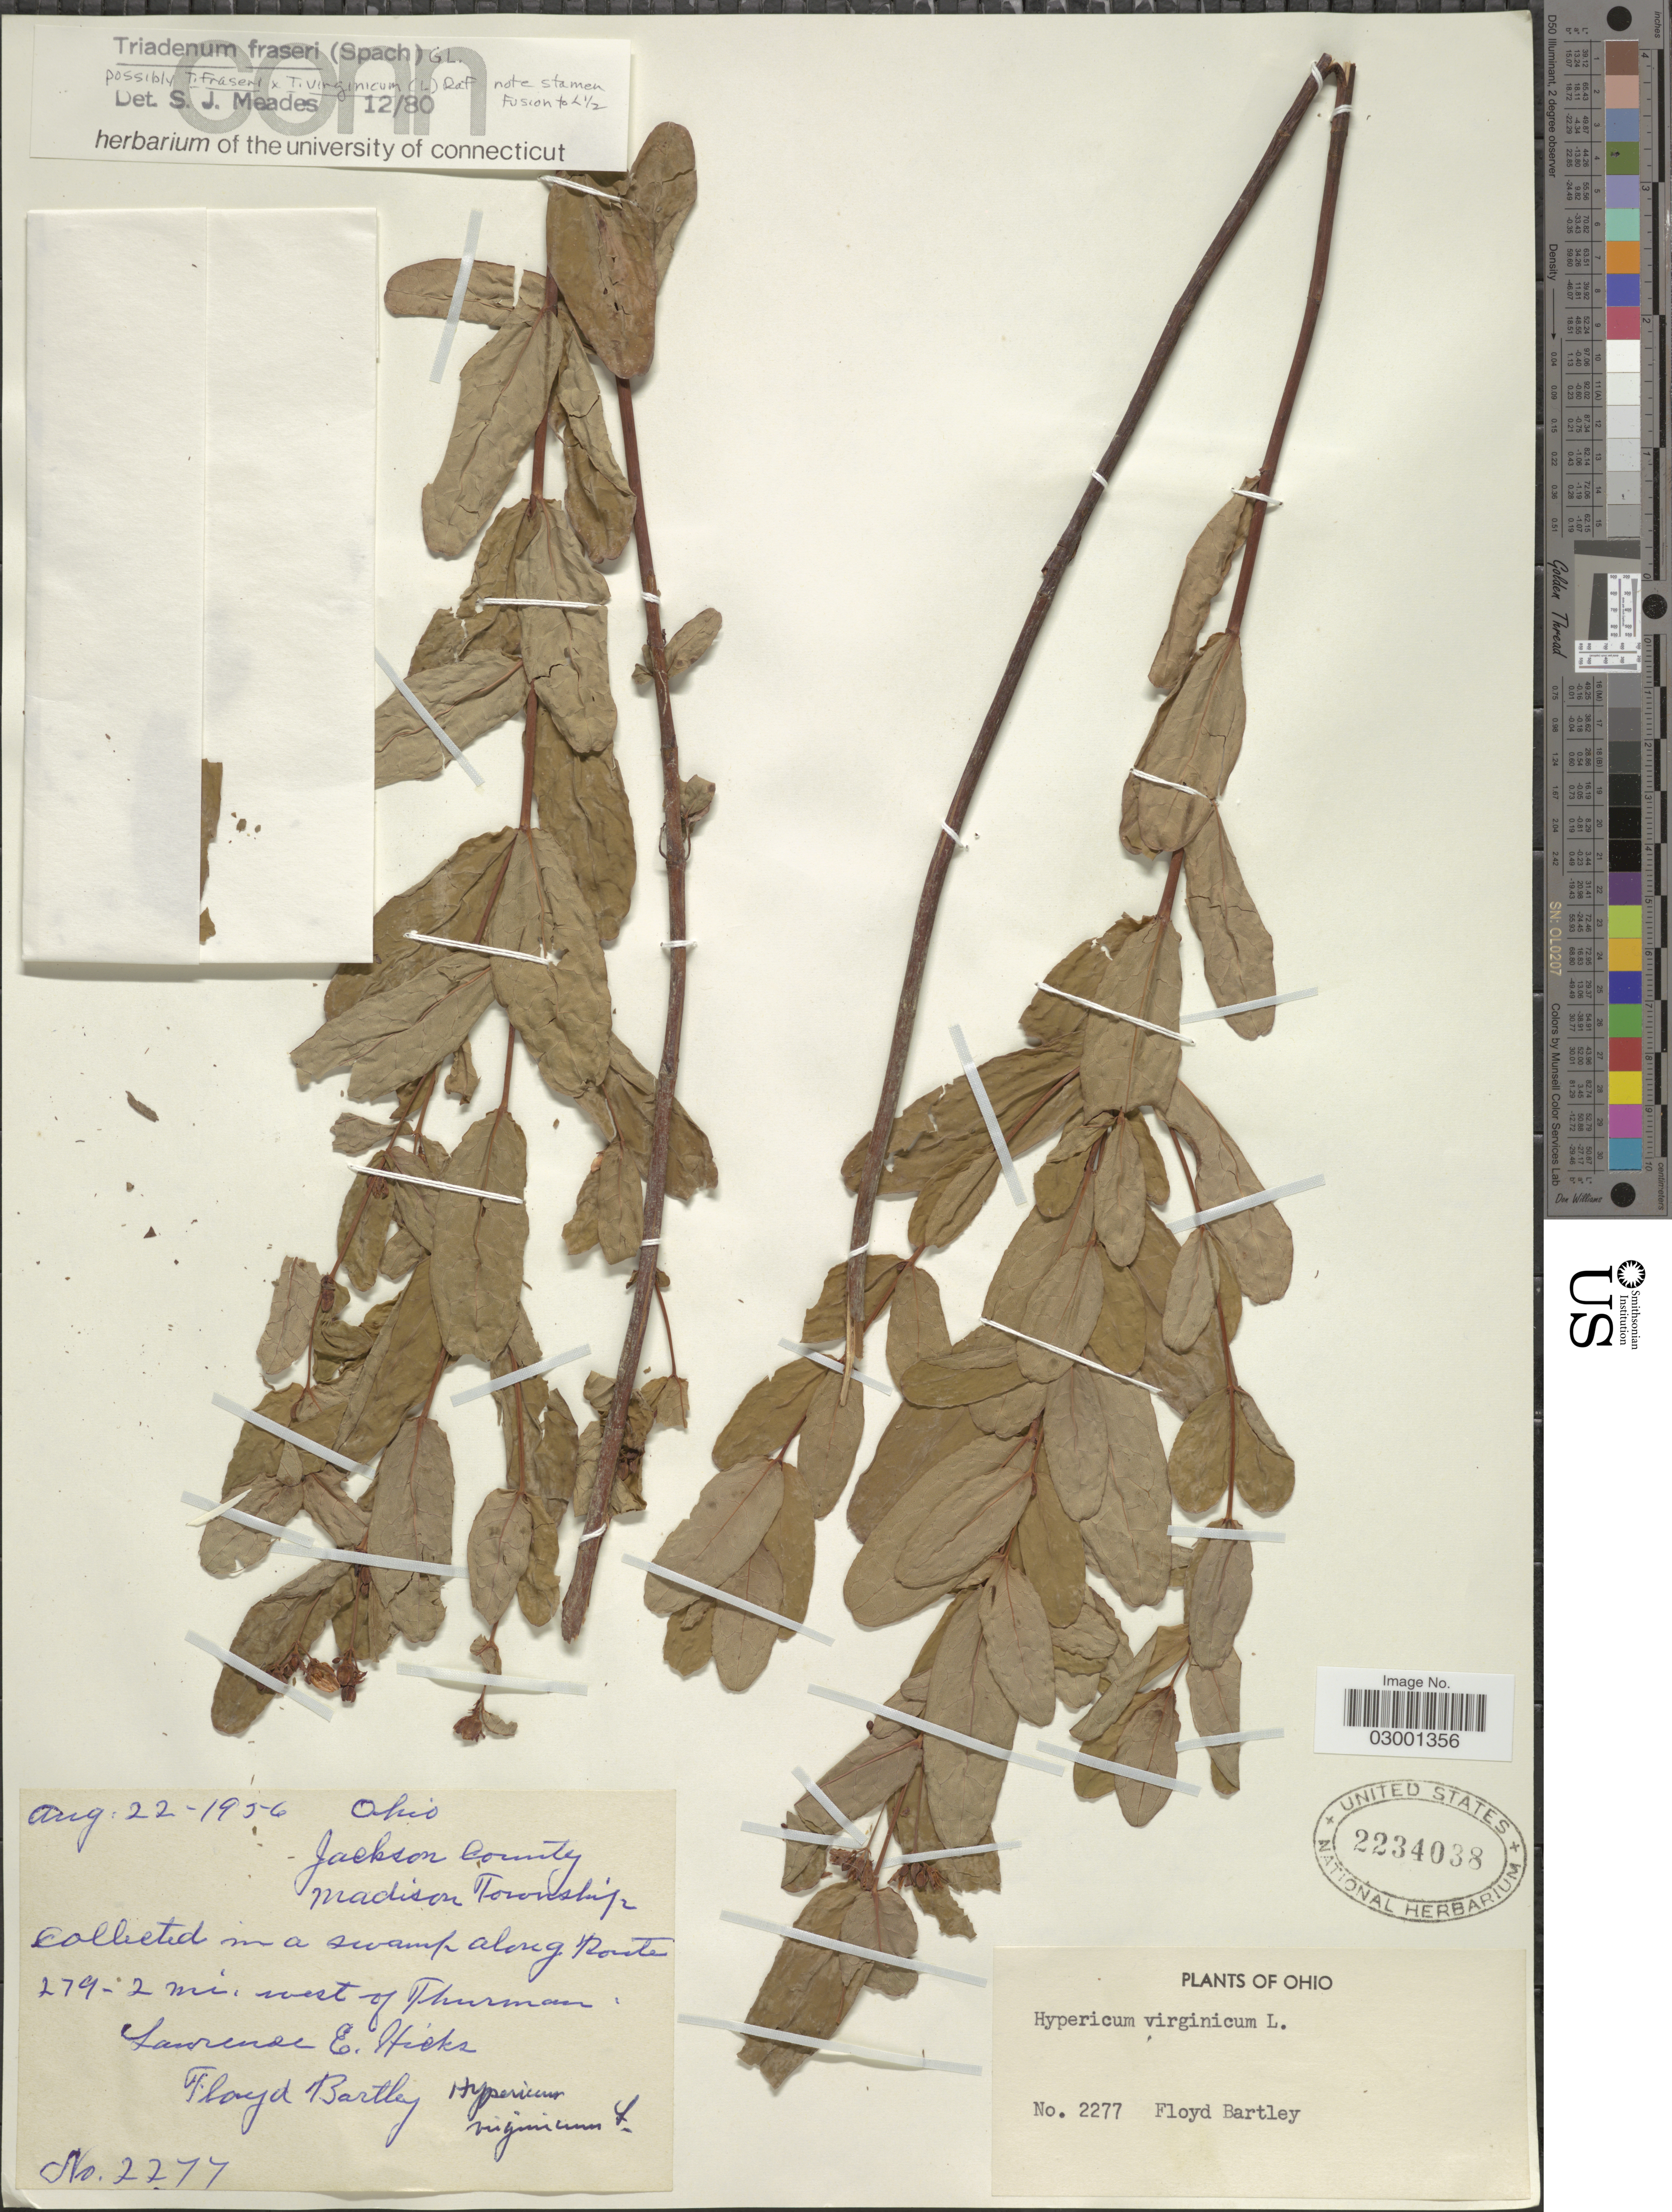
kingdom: Plantae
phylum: Tracheophyta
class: Magnoliopsida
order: Malpighiales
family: Hypericaceae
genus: Hypericum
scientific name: Hypericum fraseri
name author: Steud.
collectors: L. E. Hicks & F. Bartley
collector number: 2277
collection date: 1956-08-22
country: United States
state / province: Ohio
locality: Jackson County. Madison Township. in a swamp along Route 279-2 mi. west of Thurman.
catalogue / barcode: US 2234038